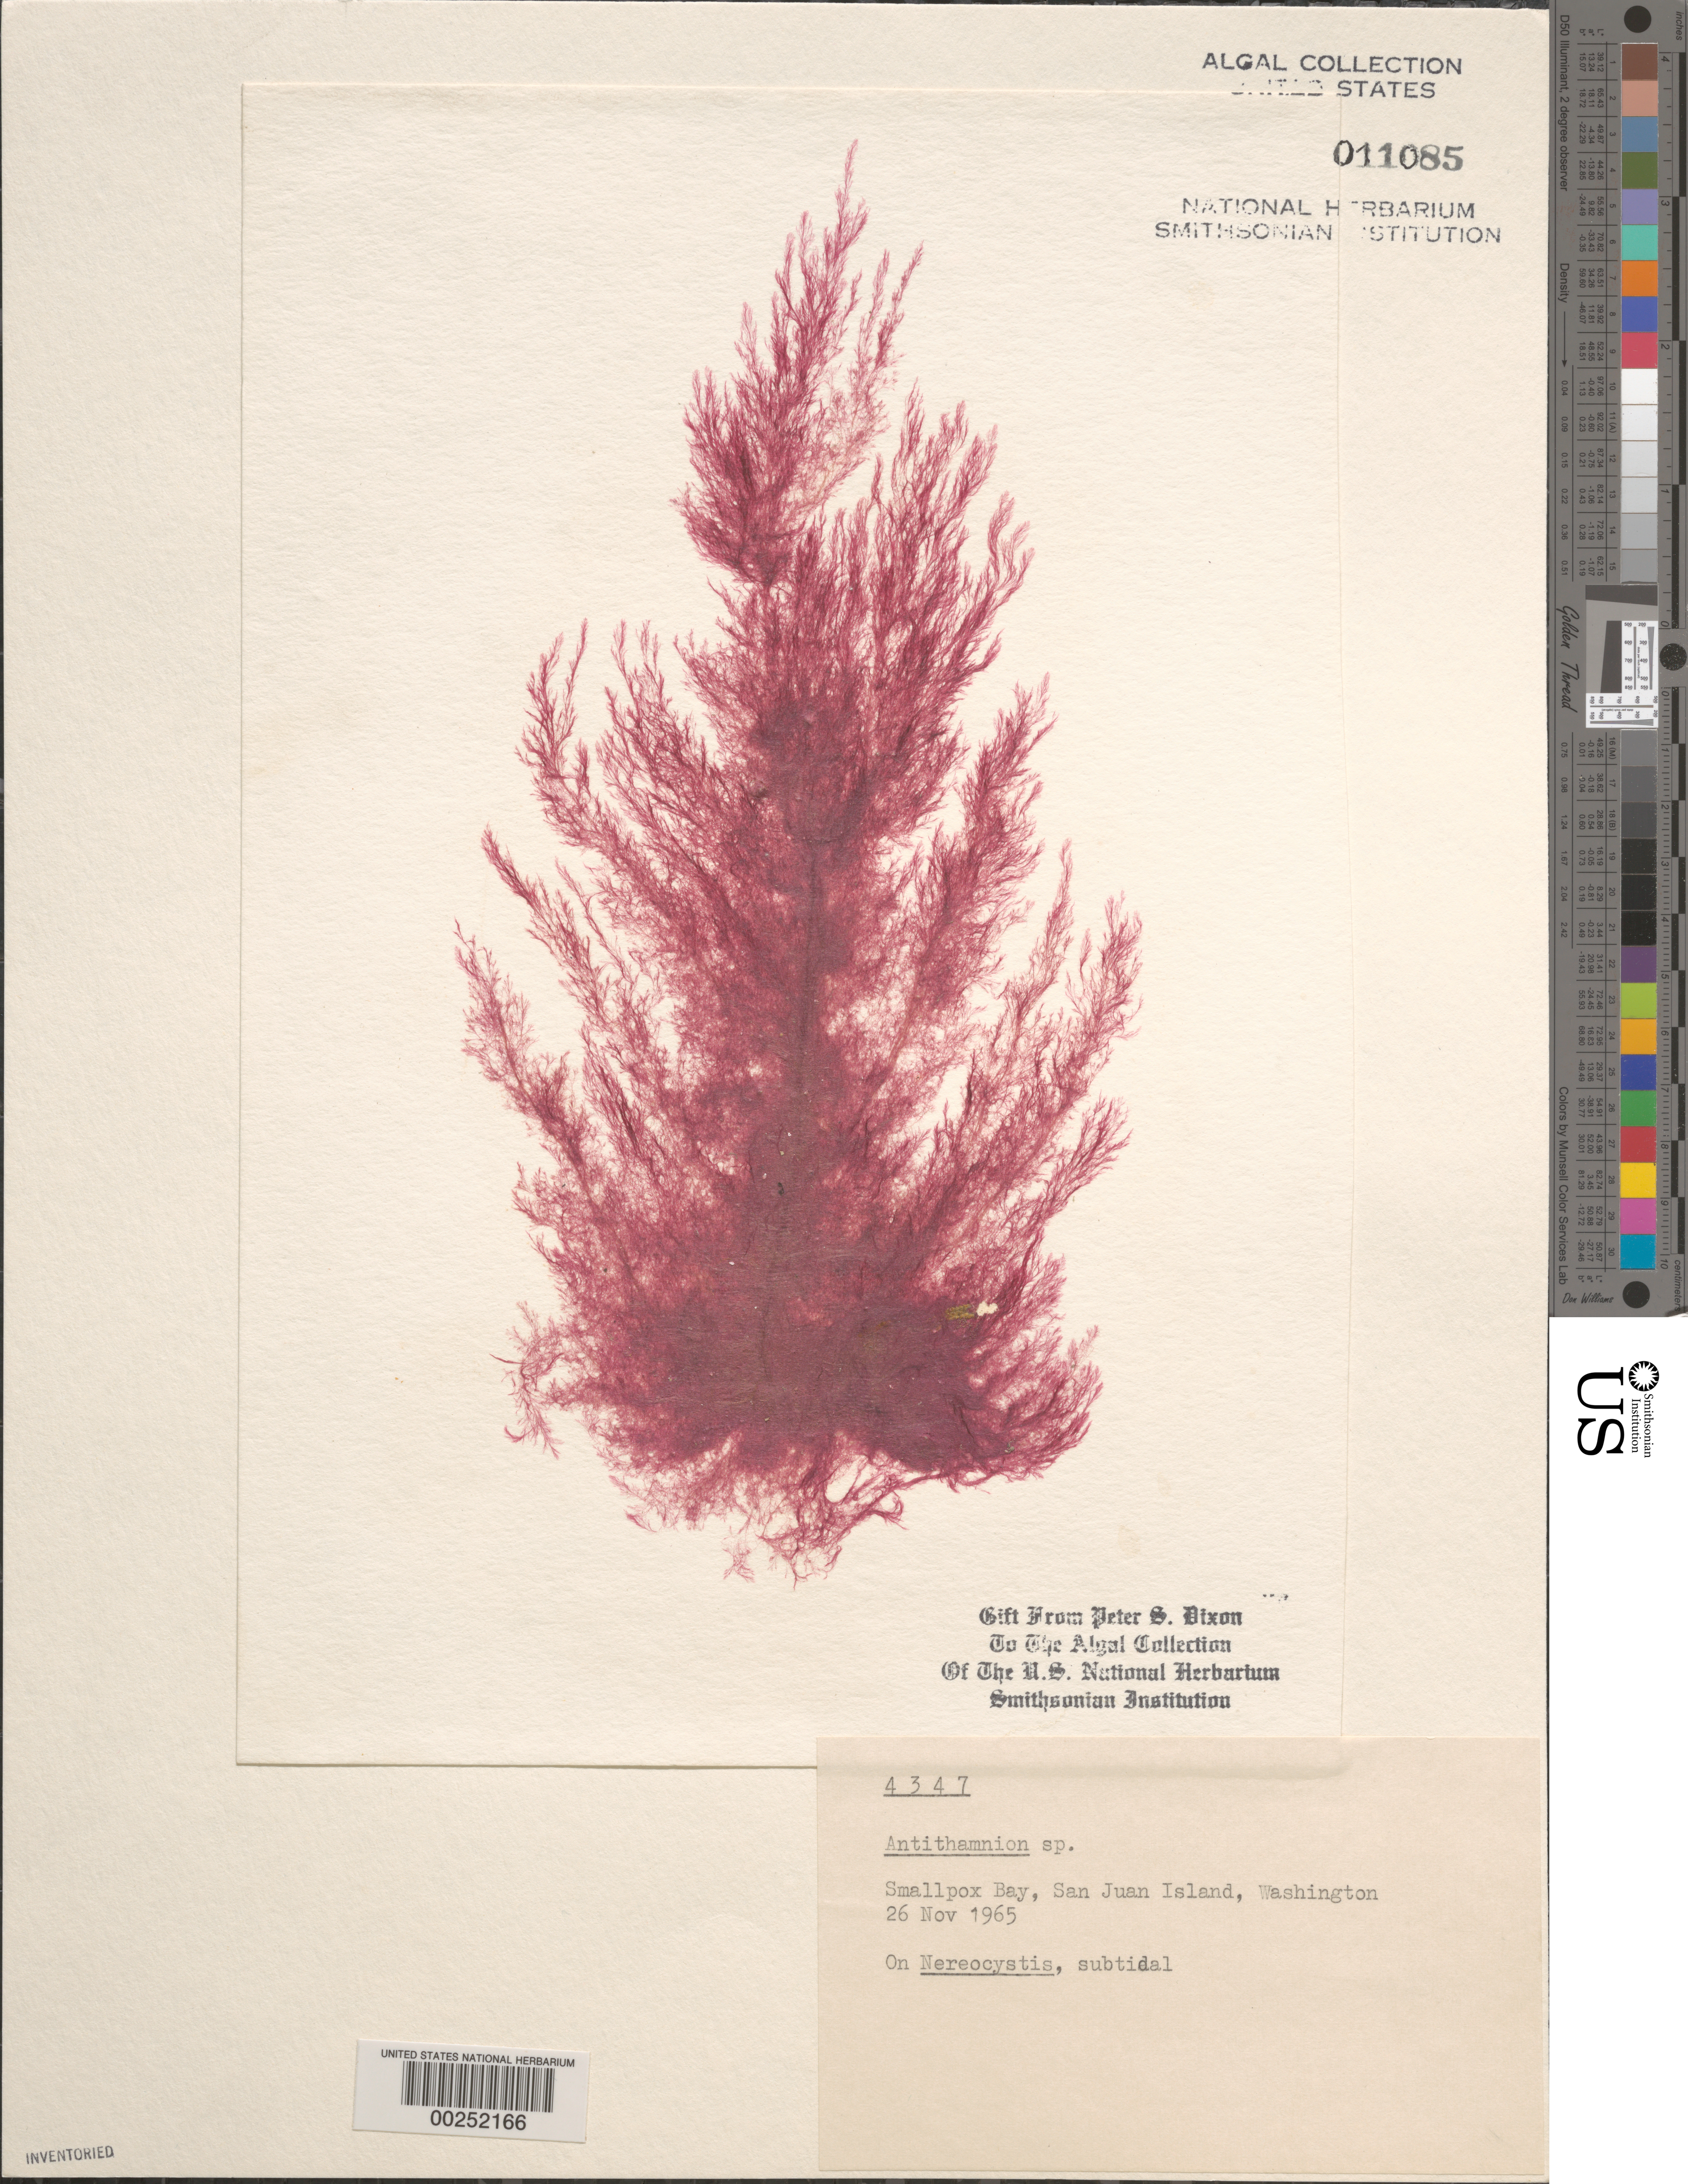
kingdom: Plantae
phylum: Rhodophyta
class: Florideophyceae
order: Ceramiales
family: Ceramiaceae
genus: Antithamnion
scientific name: Antithamnion sp.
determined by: Dixon, P. S.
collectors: P. S. Dixon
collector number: PSD 4347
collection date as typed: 26 Nov 1965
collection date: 1965-11-26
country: United States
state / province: Washington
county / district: San Juan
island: San Juan Island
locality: Smallpox Bay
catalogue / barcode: US 11085